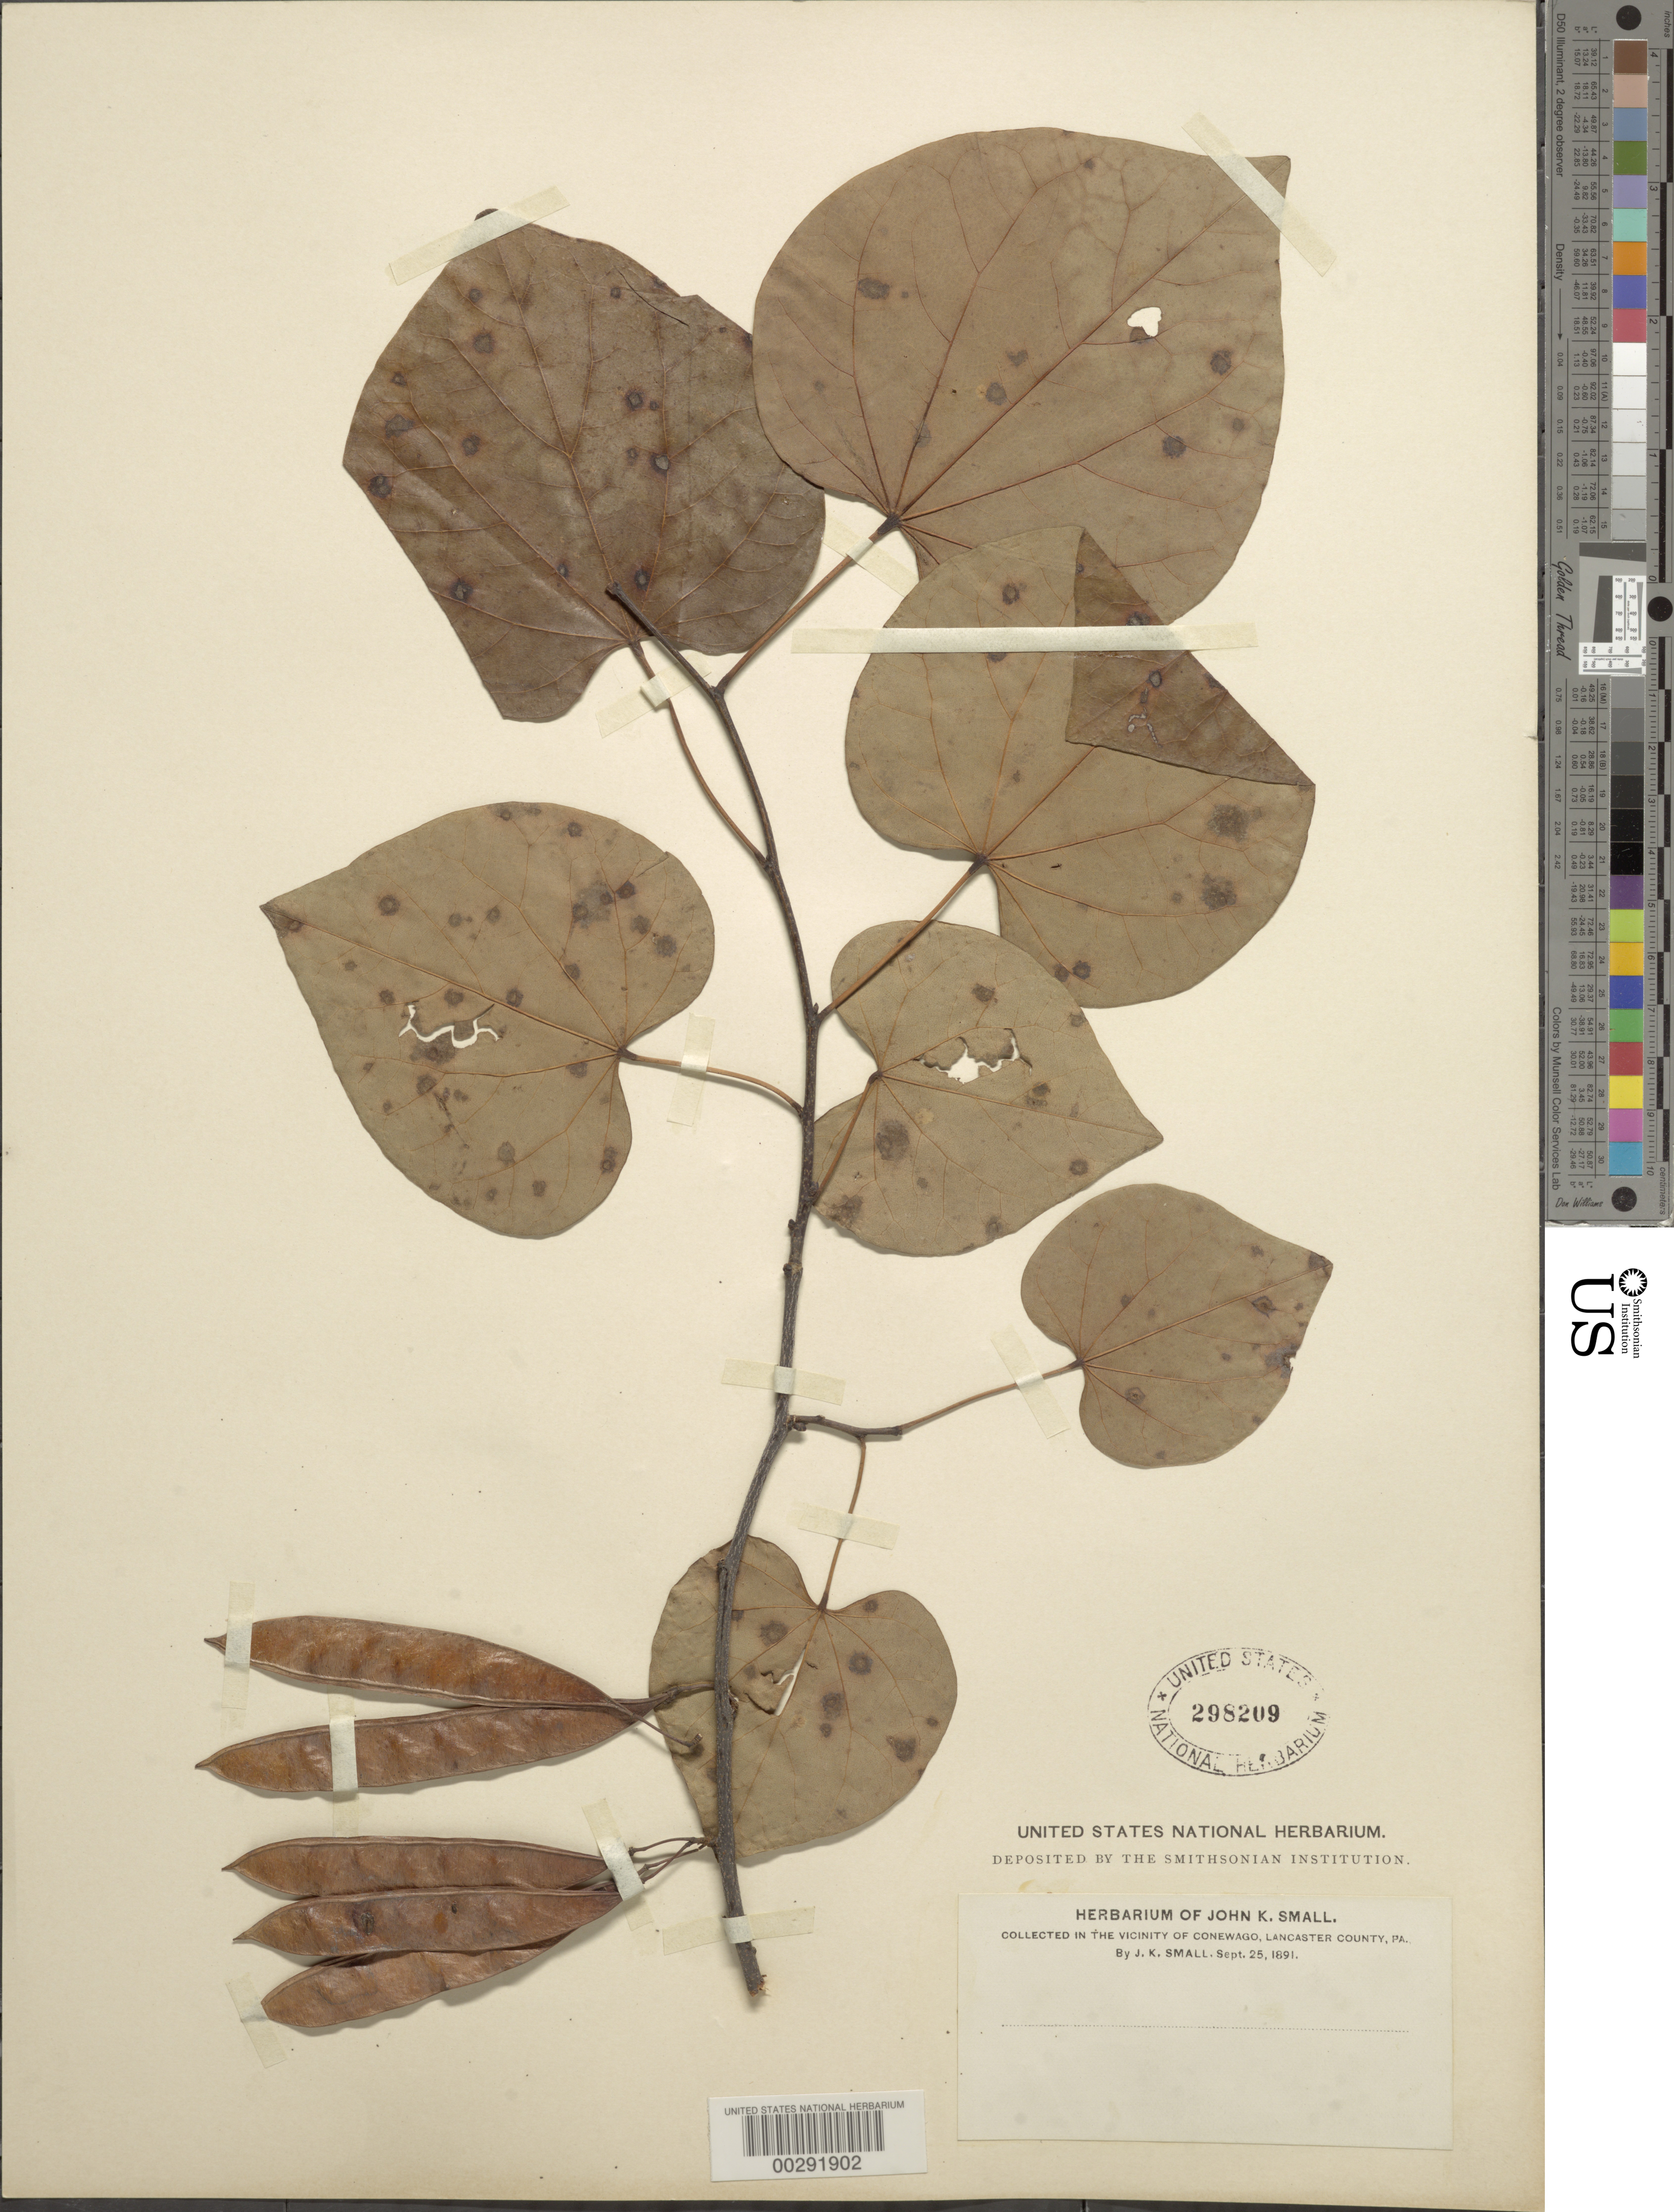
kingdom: Plantae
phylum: Tracheophyta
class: Magnoliopsida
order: Fabales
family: Fabaceae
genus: Cercis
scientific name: Cercis canadensis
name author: L.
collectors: J. K. Small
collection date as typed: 25 Sep 1891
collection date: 1891-09-25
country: United States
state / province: Pennsylvania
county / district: Lancaster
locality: Conewago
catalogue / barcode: US 298209